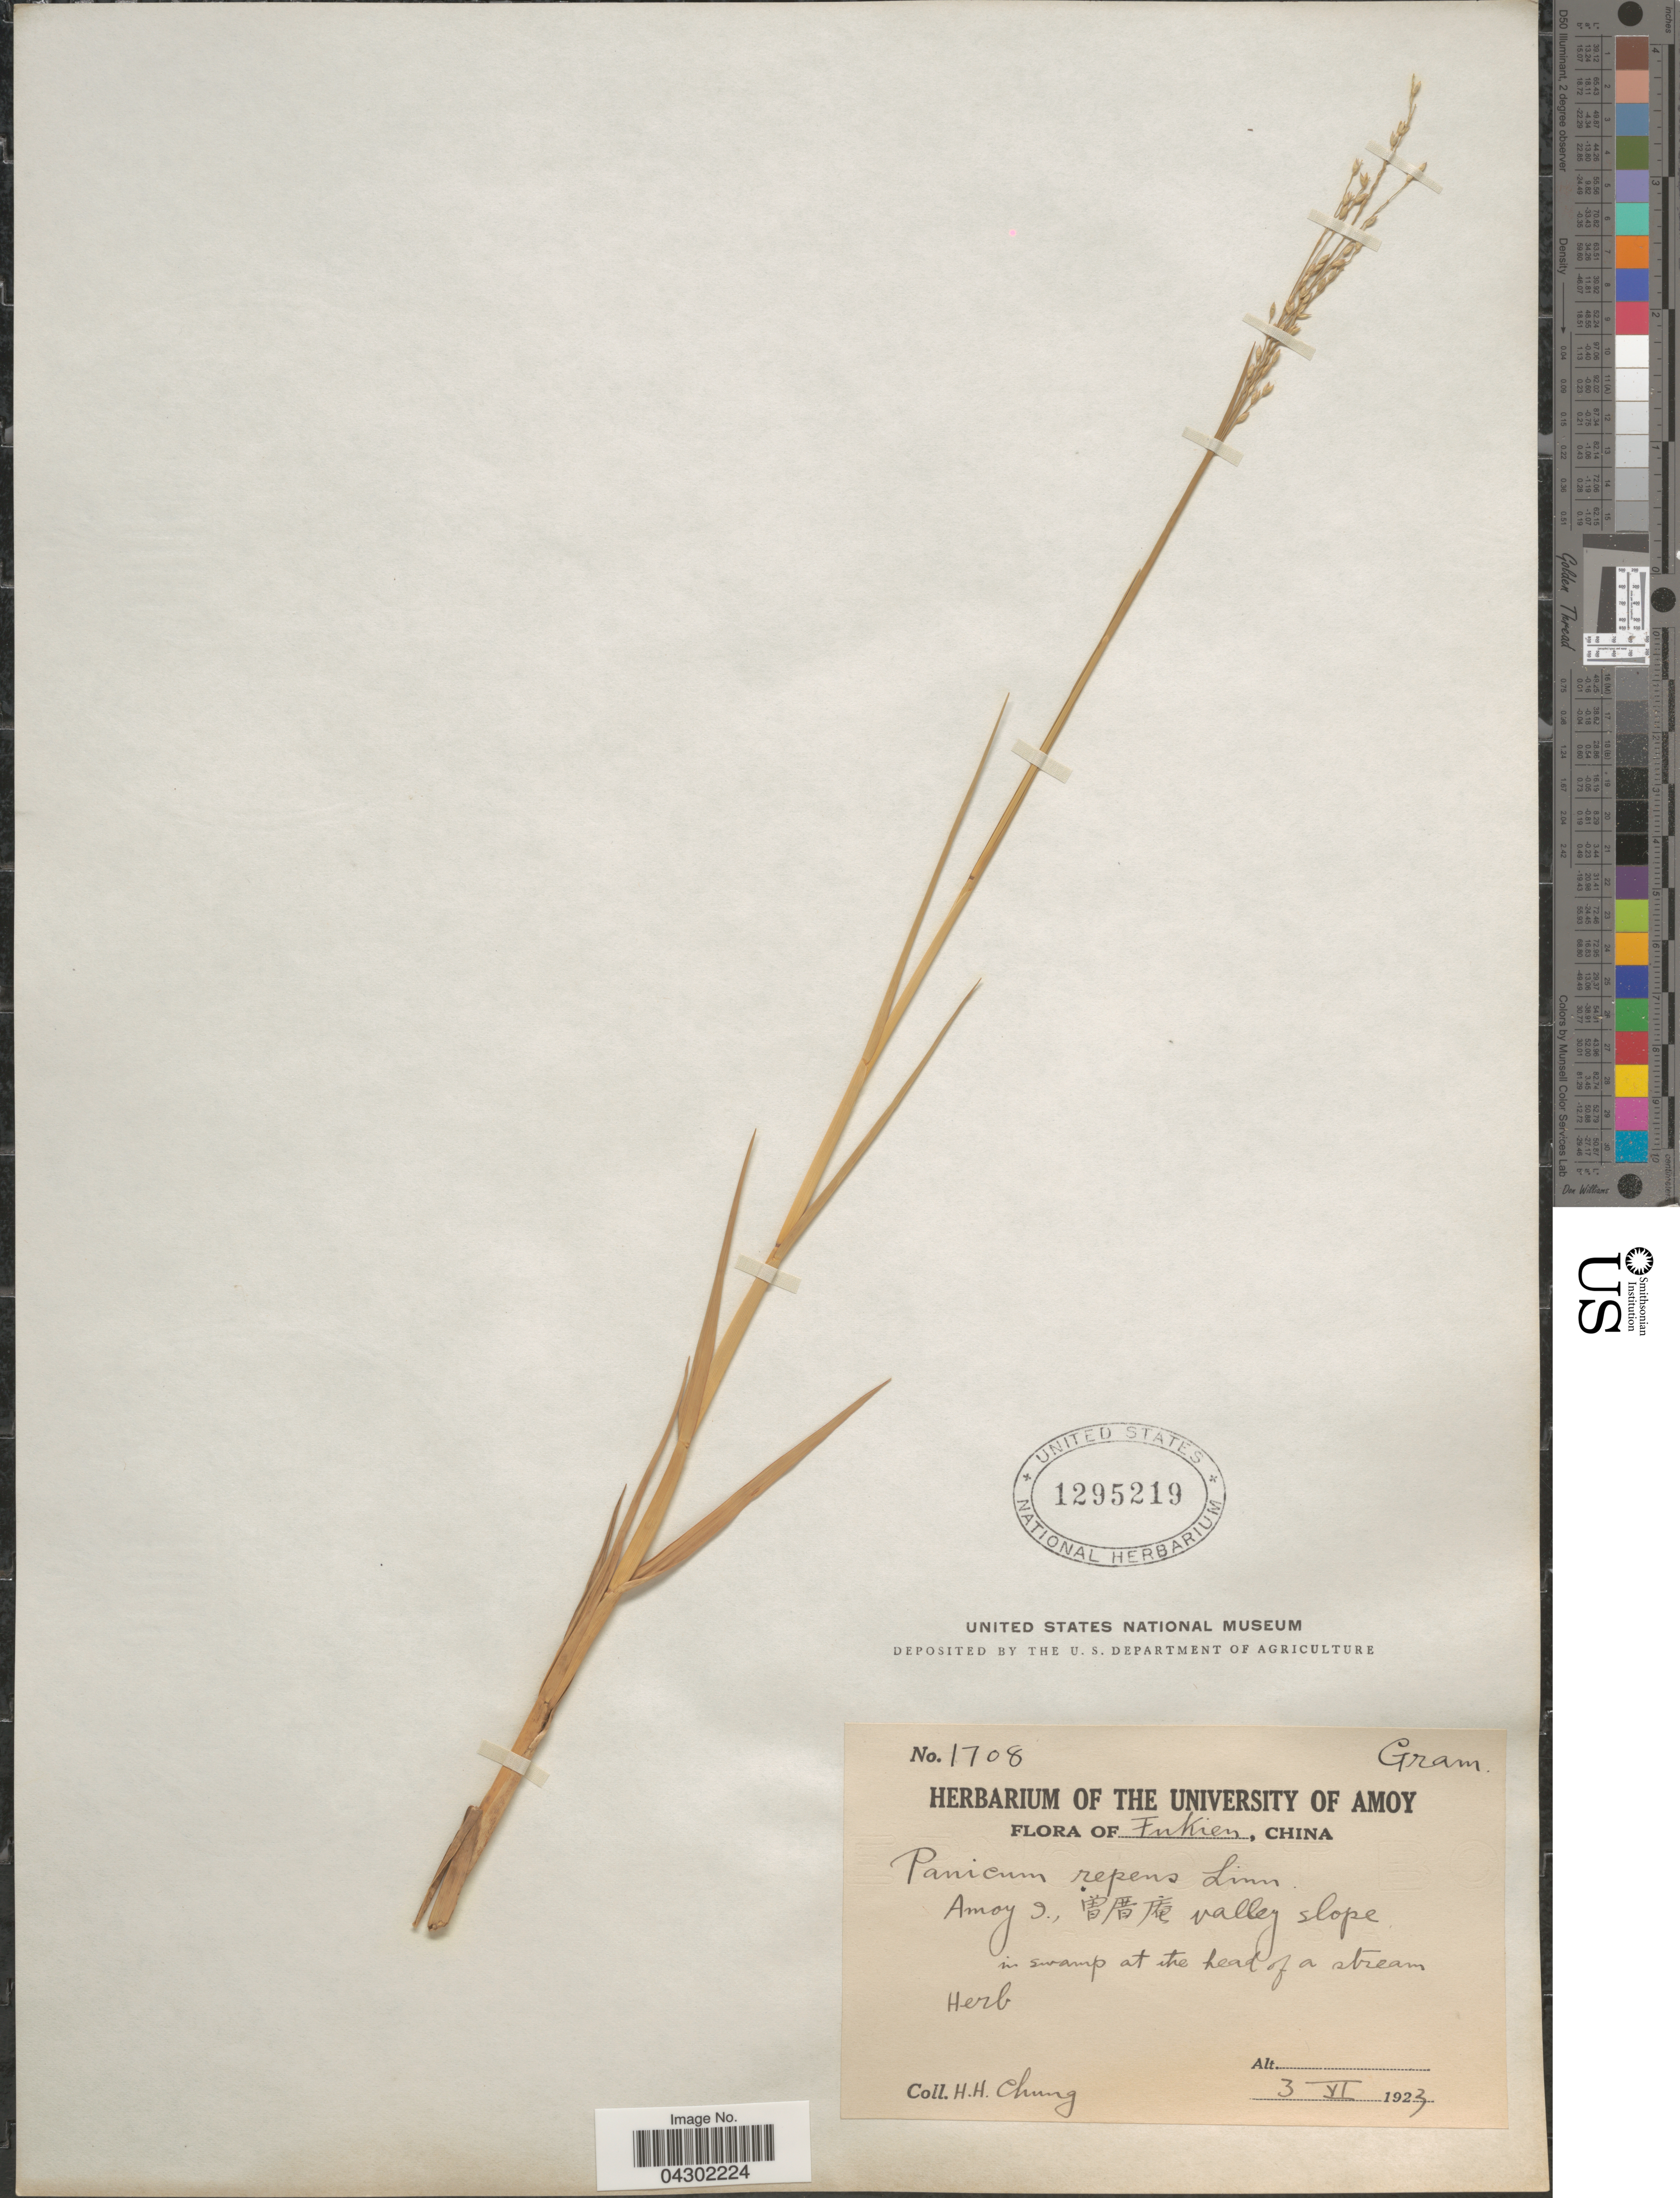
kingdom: Plantae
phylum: Tracheophyta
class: Liliopsida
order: Poales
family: Poaceae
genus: Panicum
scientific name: Panicum repens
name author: L.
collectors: H. Chung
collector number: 1708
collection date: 1923-06-03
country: China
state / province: Fujian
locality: Fukien. Amoy I., [Foreign script] valley slope.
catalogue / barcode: US 1295219